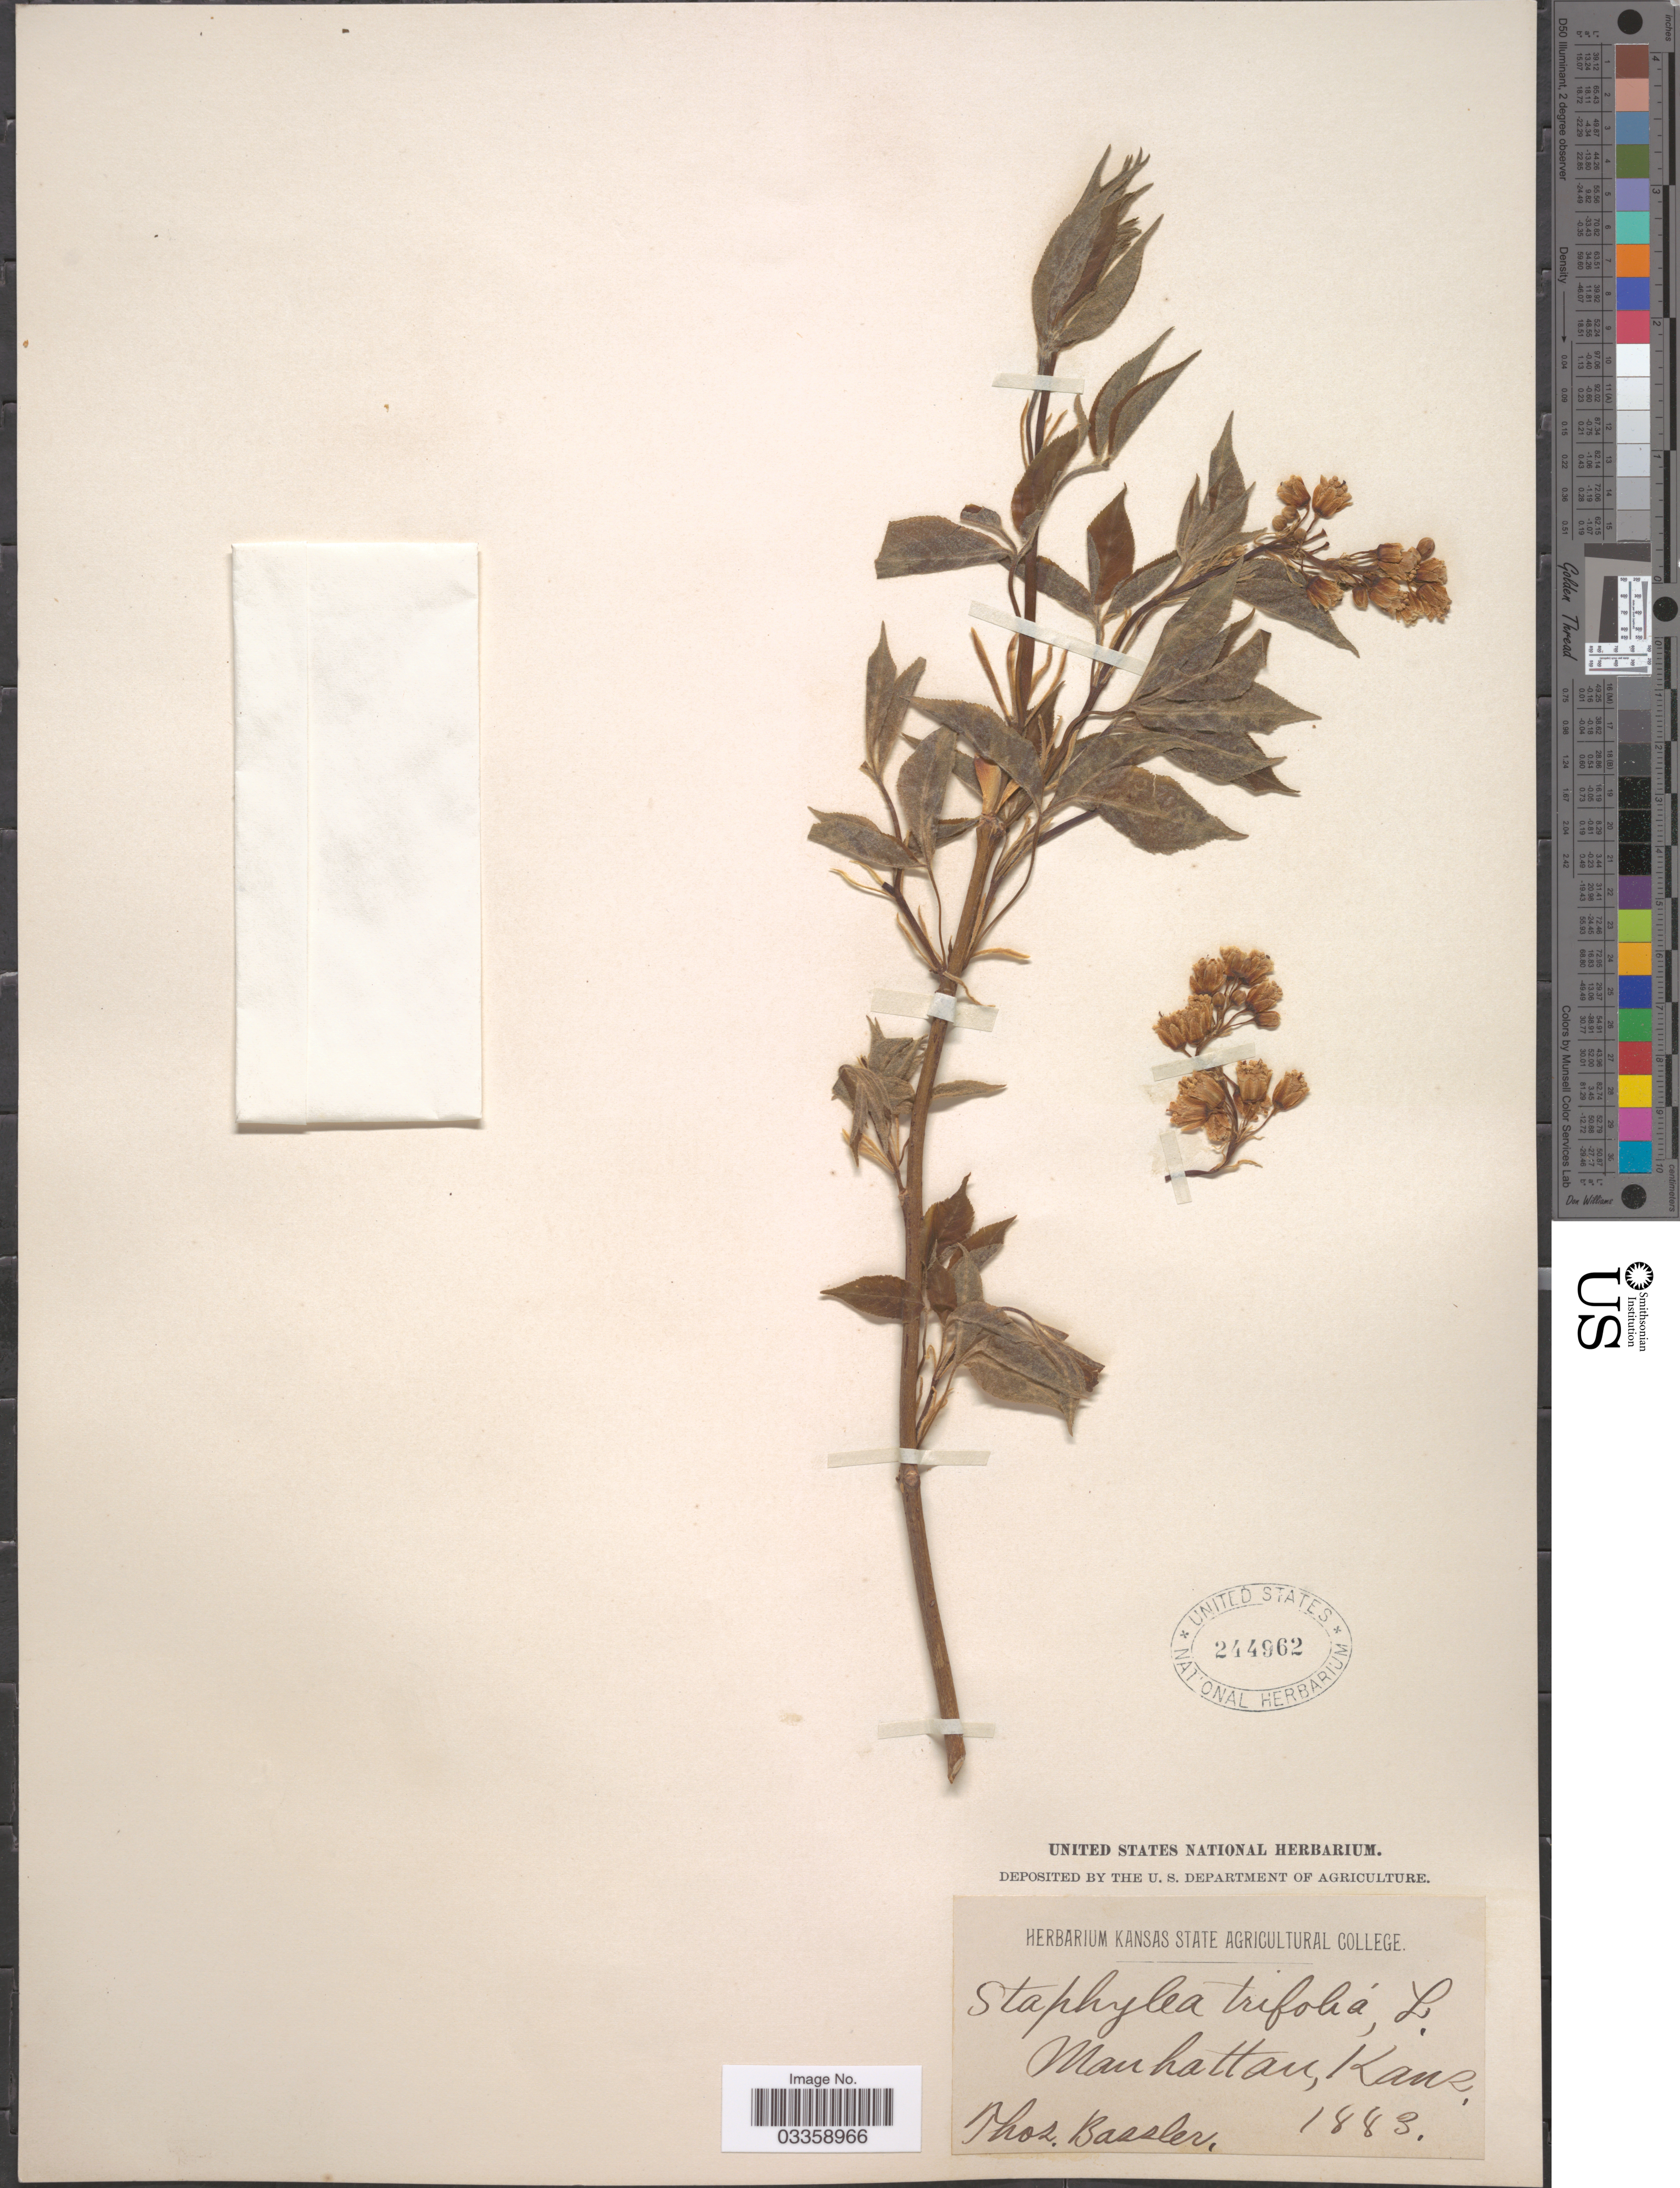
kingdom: Plantae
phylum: Tracheophyta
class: Magnoliopsida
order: Crossosomatales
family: Staphyleaceae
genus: Staphylea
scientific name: Staphylea trifolia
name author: L.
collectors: T. Bassler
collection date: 1883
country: United States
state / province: Kansas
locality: Manhattan.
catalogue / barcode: US 244962